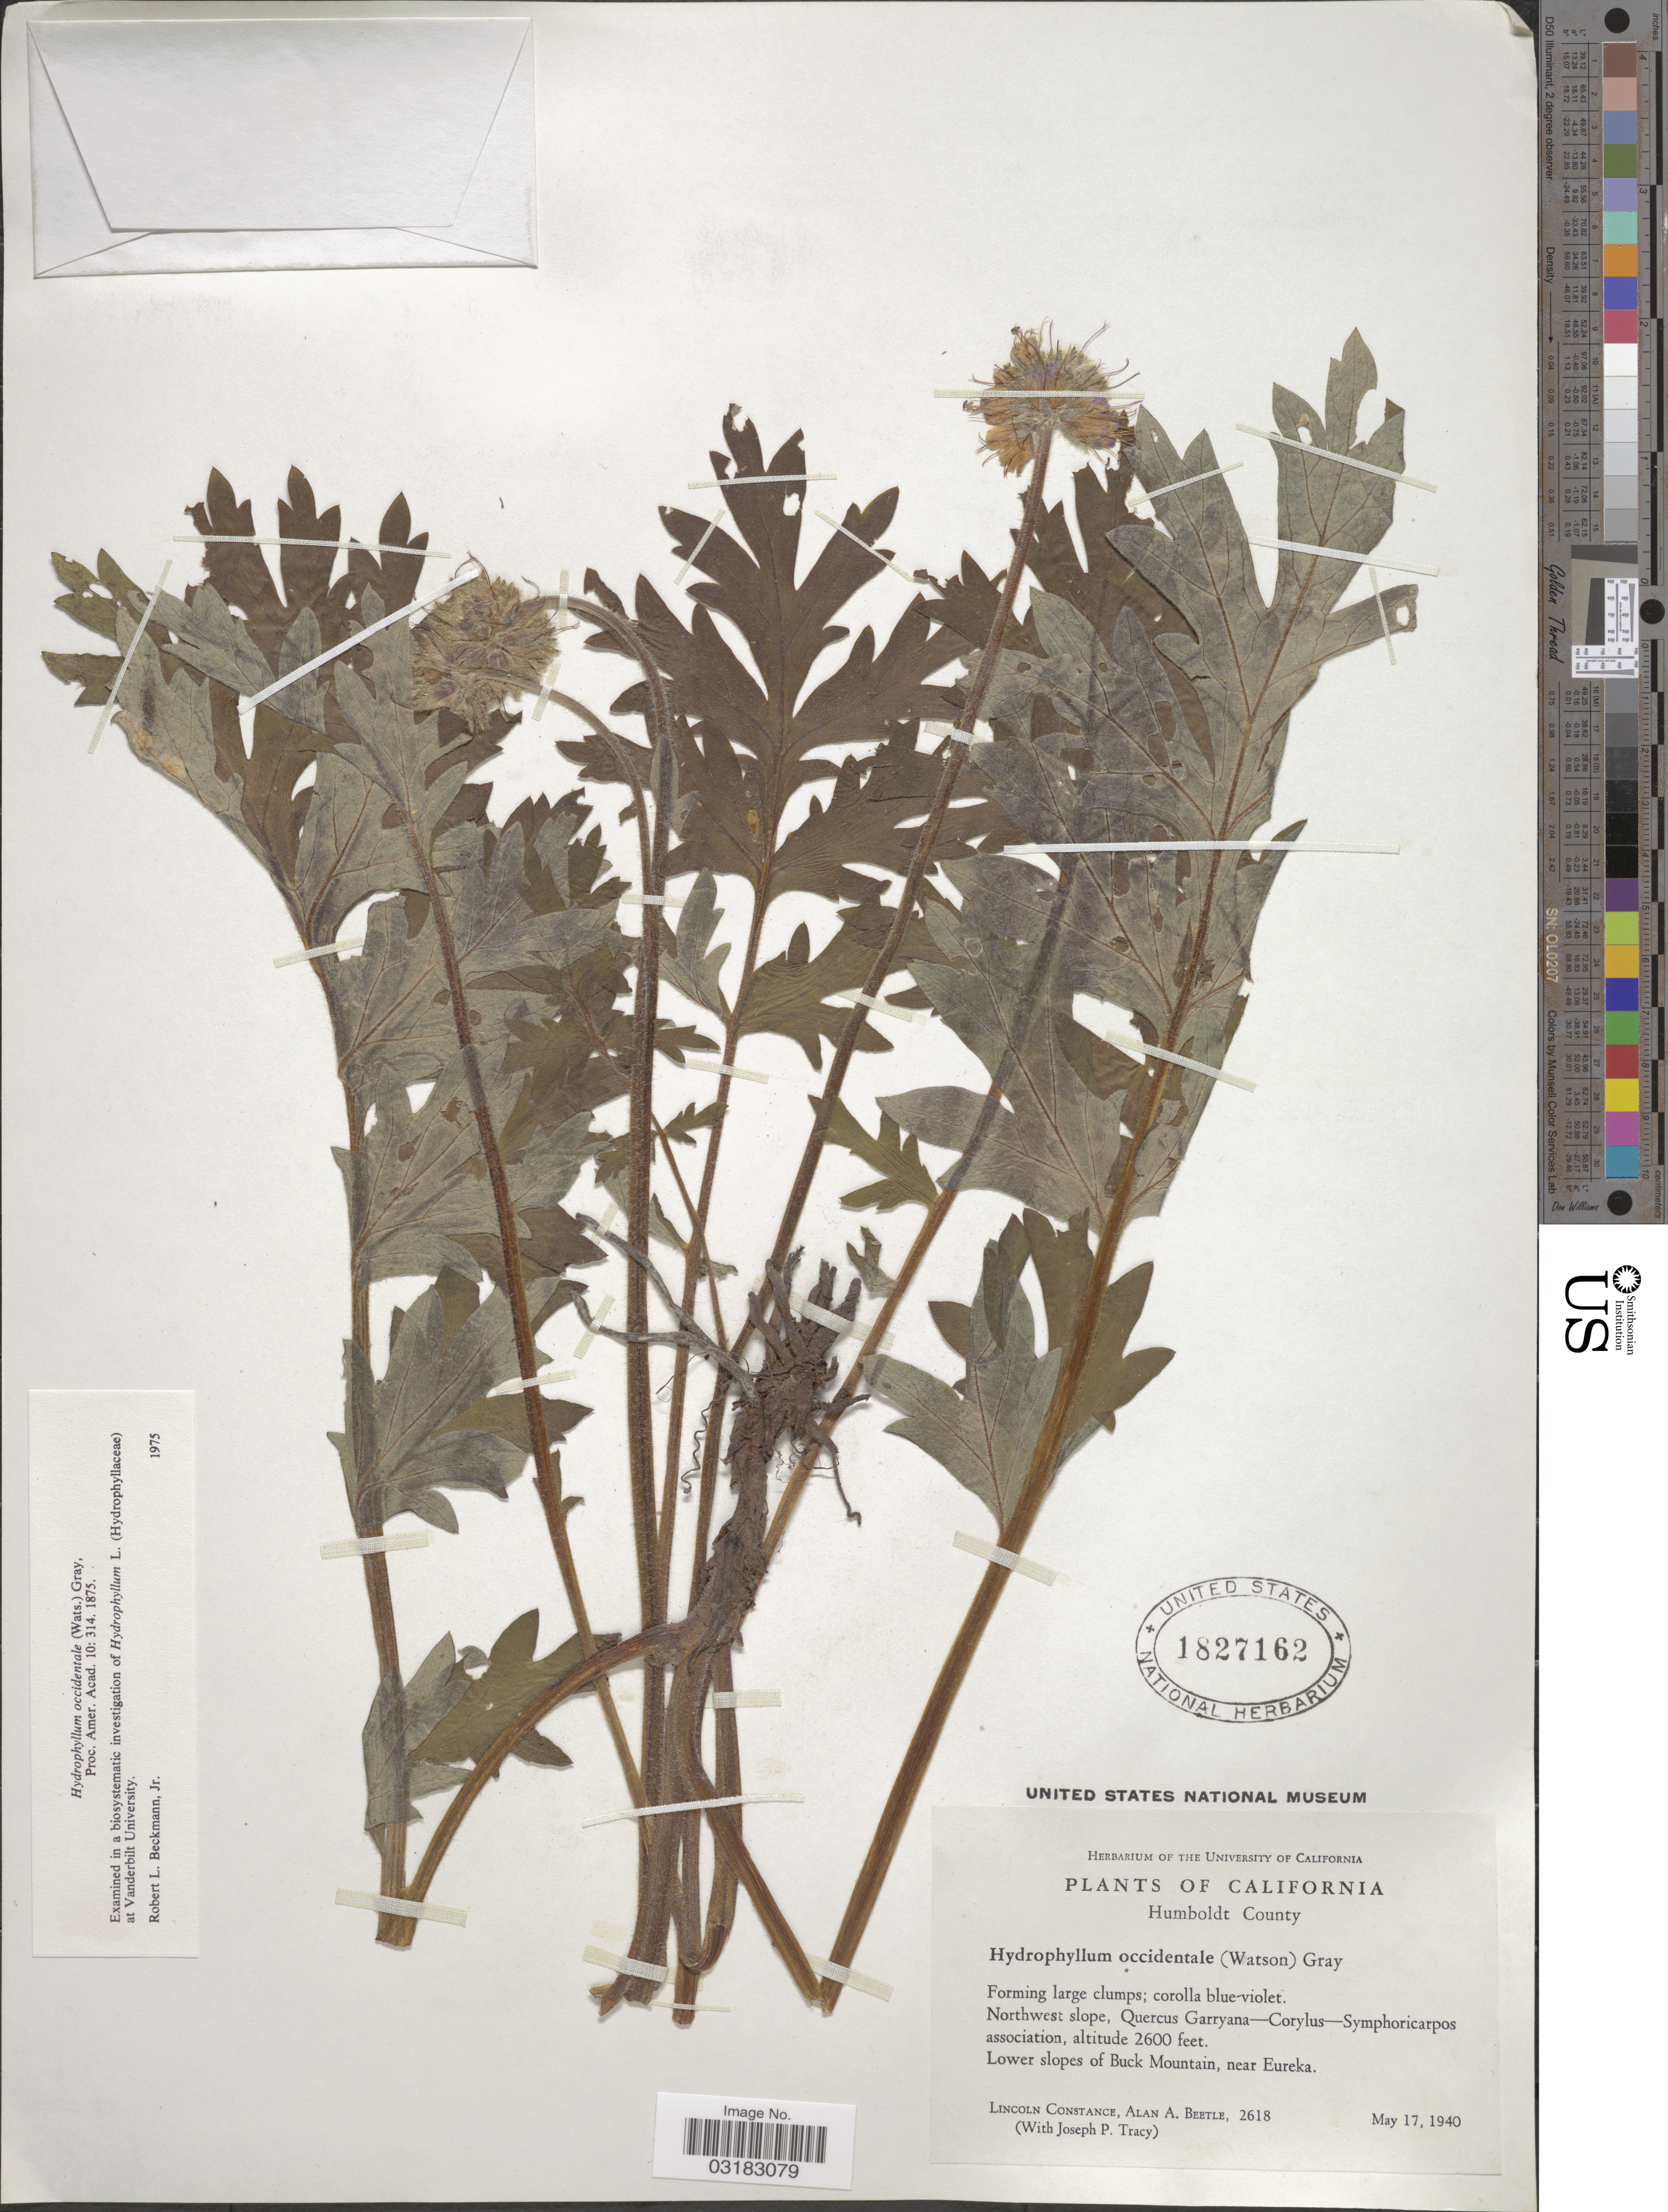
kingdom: Plantae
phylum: Tracheophyta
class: Magnoliopsida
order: Boraginales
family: Hydrophyllaceae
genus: Hydrophyllum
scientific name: Hydrophyllum occidentale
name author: (S. Watson) A. Gray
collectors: L. Constance, A. A. Beetle & J. Tracy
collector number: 2618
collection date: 1940-05-17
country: United States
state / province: California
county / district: Humboldt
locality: Humboldt County. Northwest slope. Lower slopes of Buck Mountain, near Eureka.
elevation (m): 792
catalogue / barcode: US 1827162